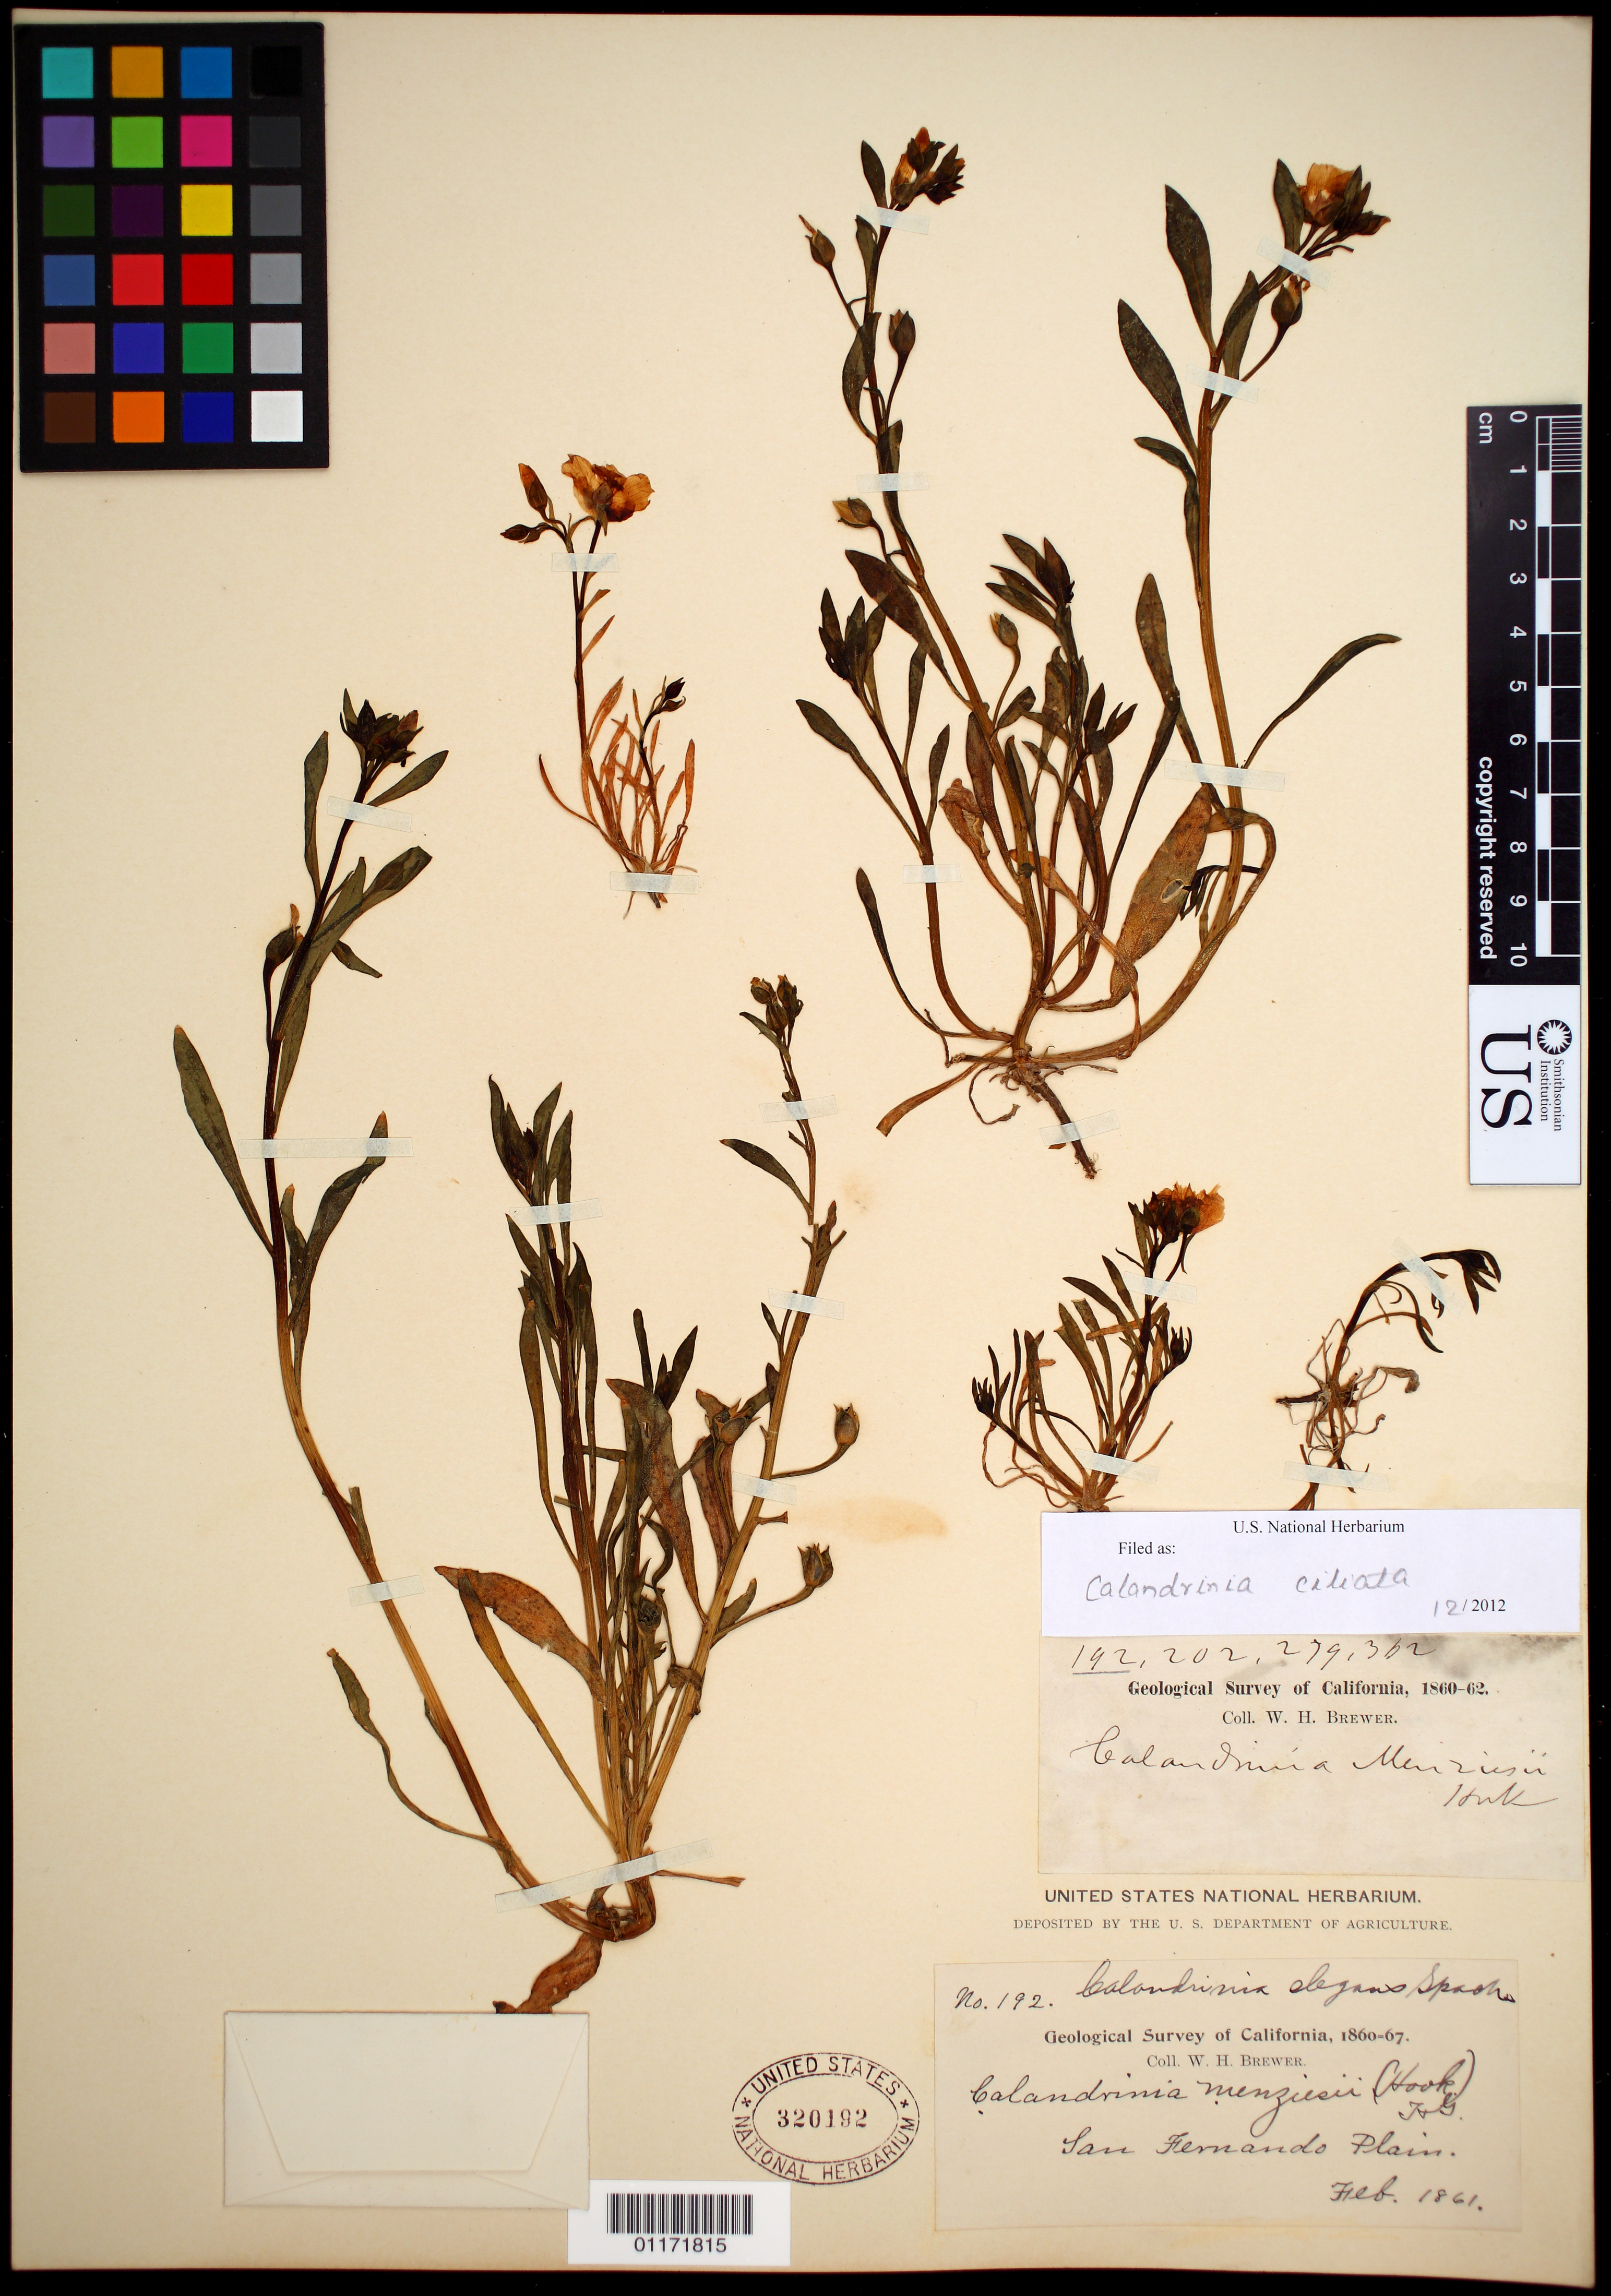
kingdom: Plantae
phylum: Tracheophyta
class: Magnoliopsida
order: Caryophyllales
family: Montiaceae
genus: Calandrinia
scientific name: Calandrinia ciliata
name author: (Ruiz & Pav.) DC.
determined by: Strong, Mark T., (BOT), Smithsonian Institution - National Museum of Natural History (UNITED STATES)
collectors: W. H. Brewer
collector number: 192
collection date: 1861-02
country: United States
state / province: California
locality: San Fernando Plain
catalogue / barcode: US 320192